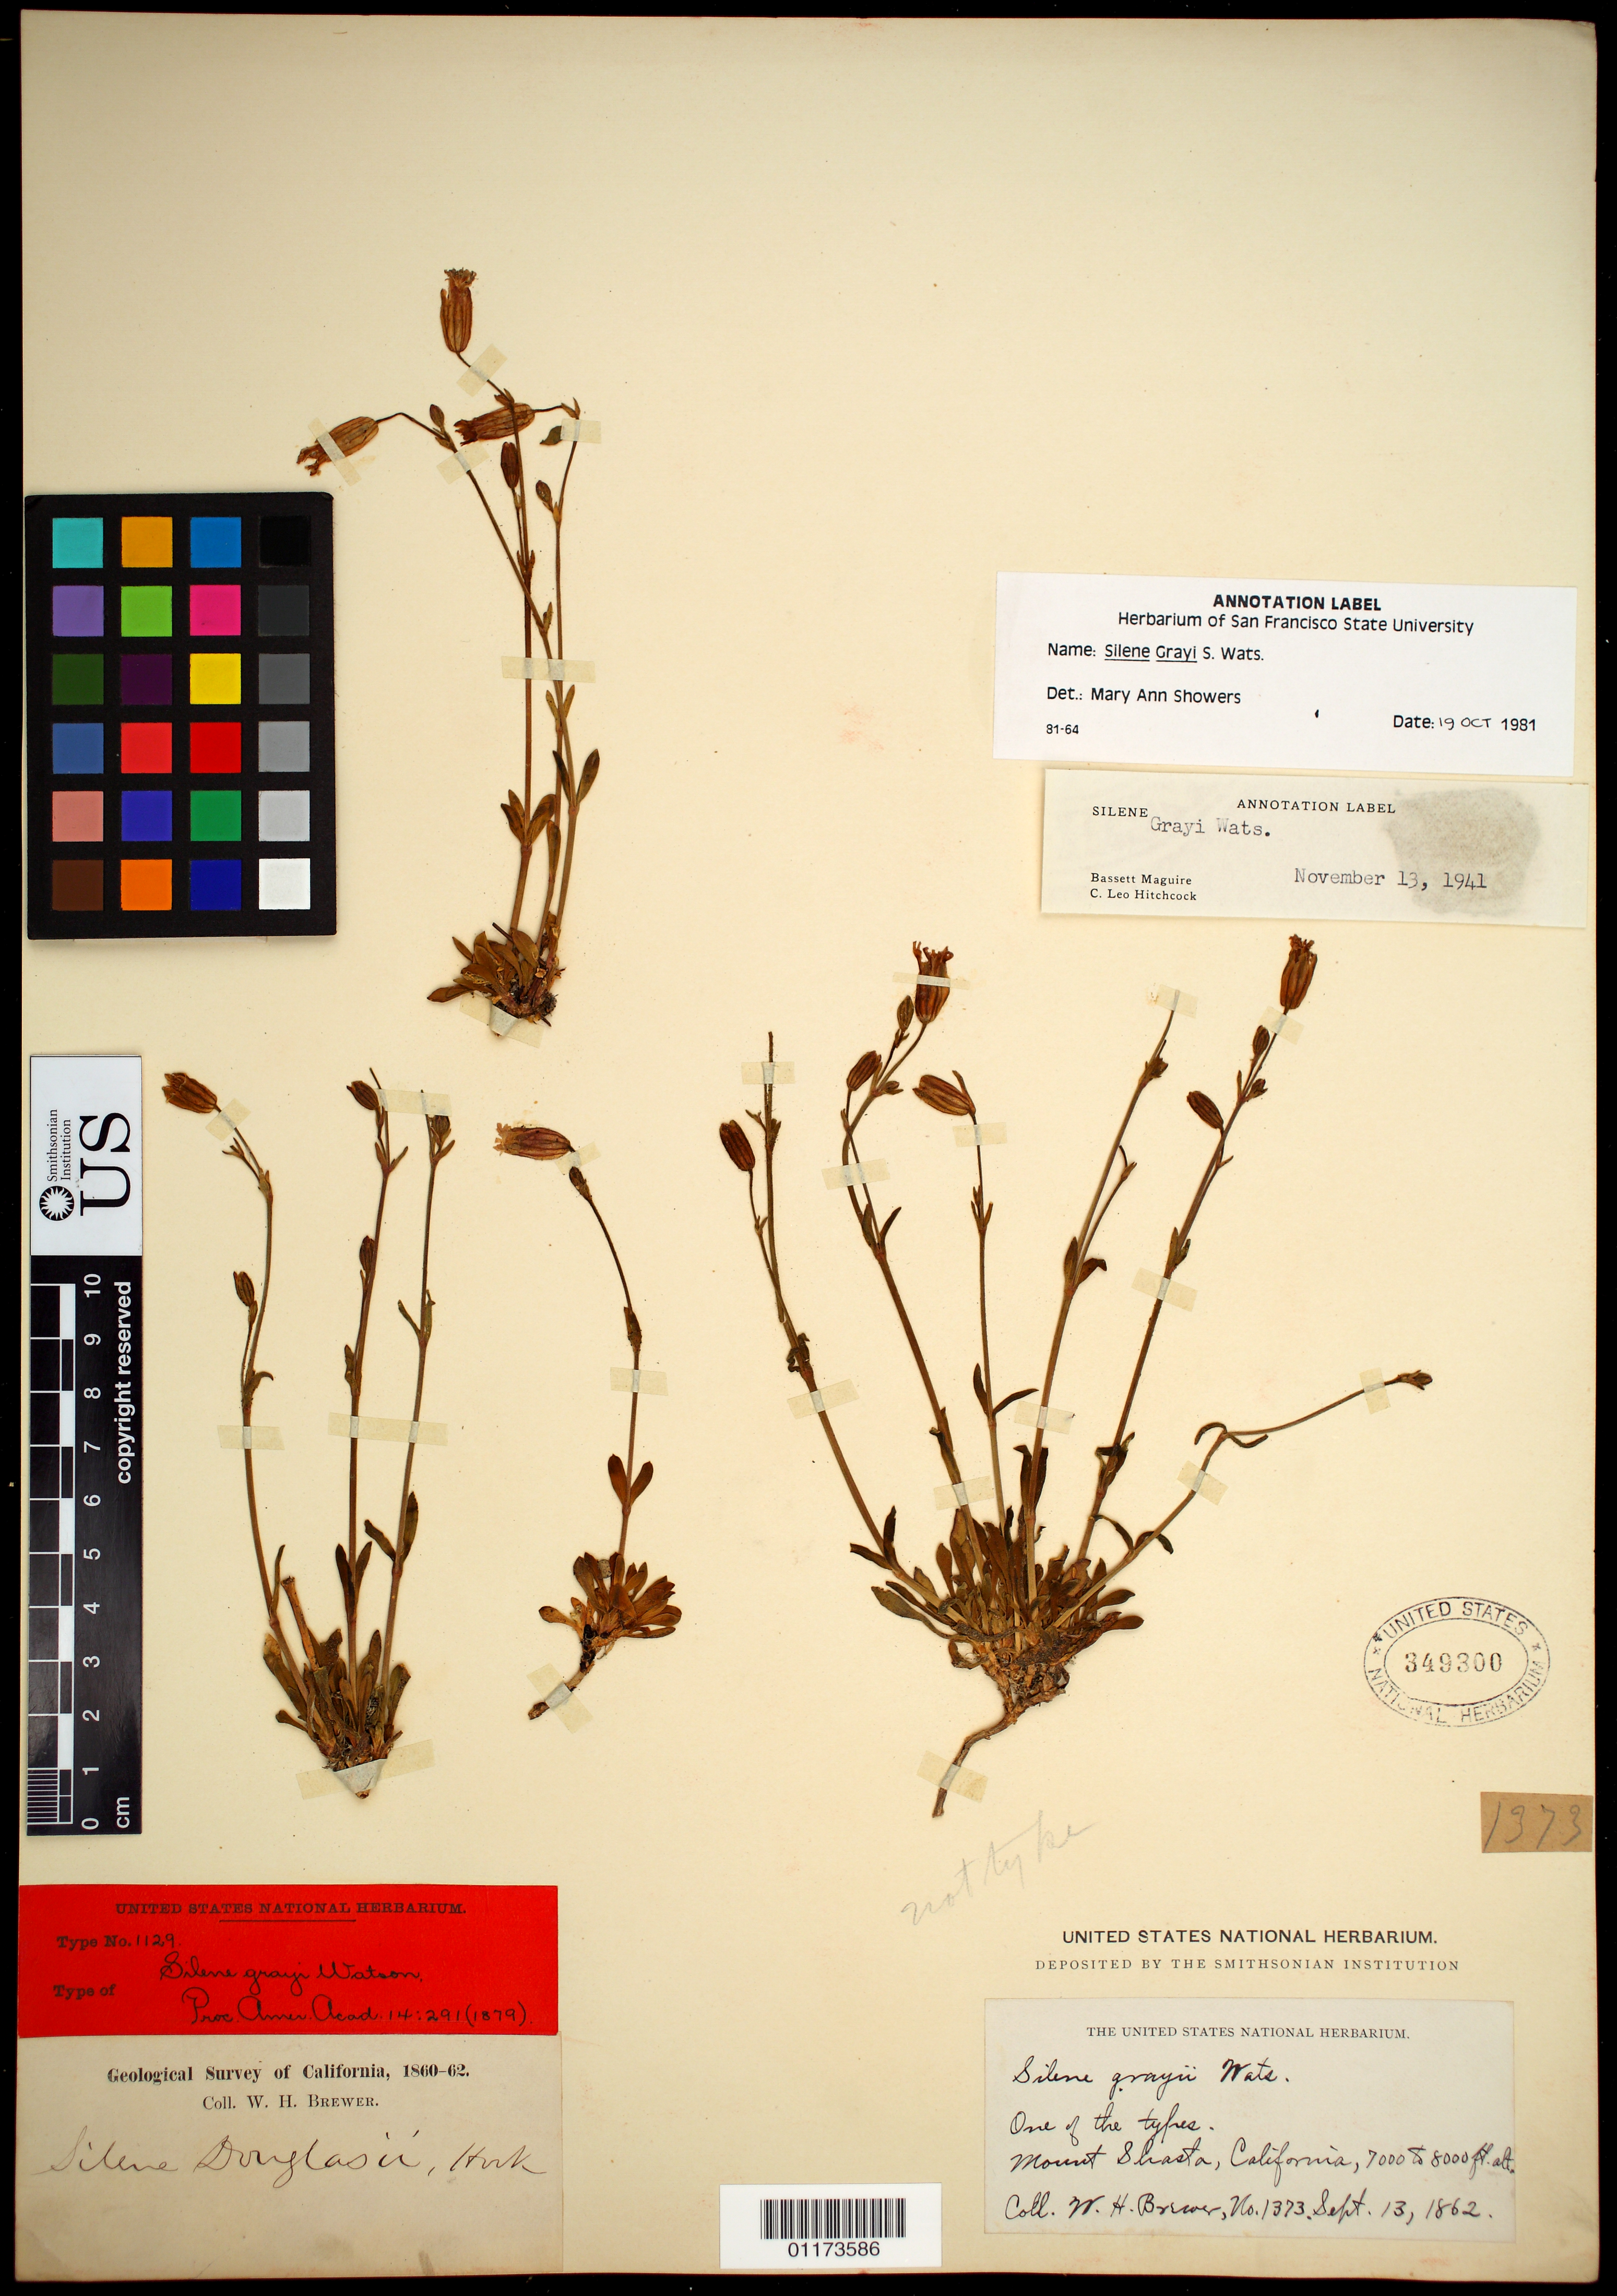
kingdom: Plantae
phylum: Tracheophyta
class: Magnoliopsida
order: Caryophyllales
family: Caryophyllaceae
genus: Silene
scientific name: Silene grayi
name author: S. Watson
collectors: W. H. Brewer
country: United States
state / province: California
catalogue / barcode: US 349300